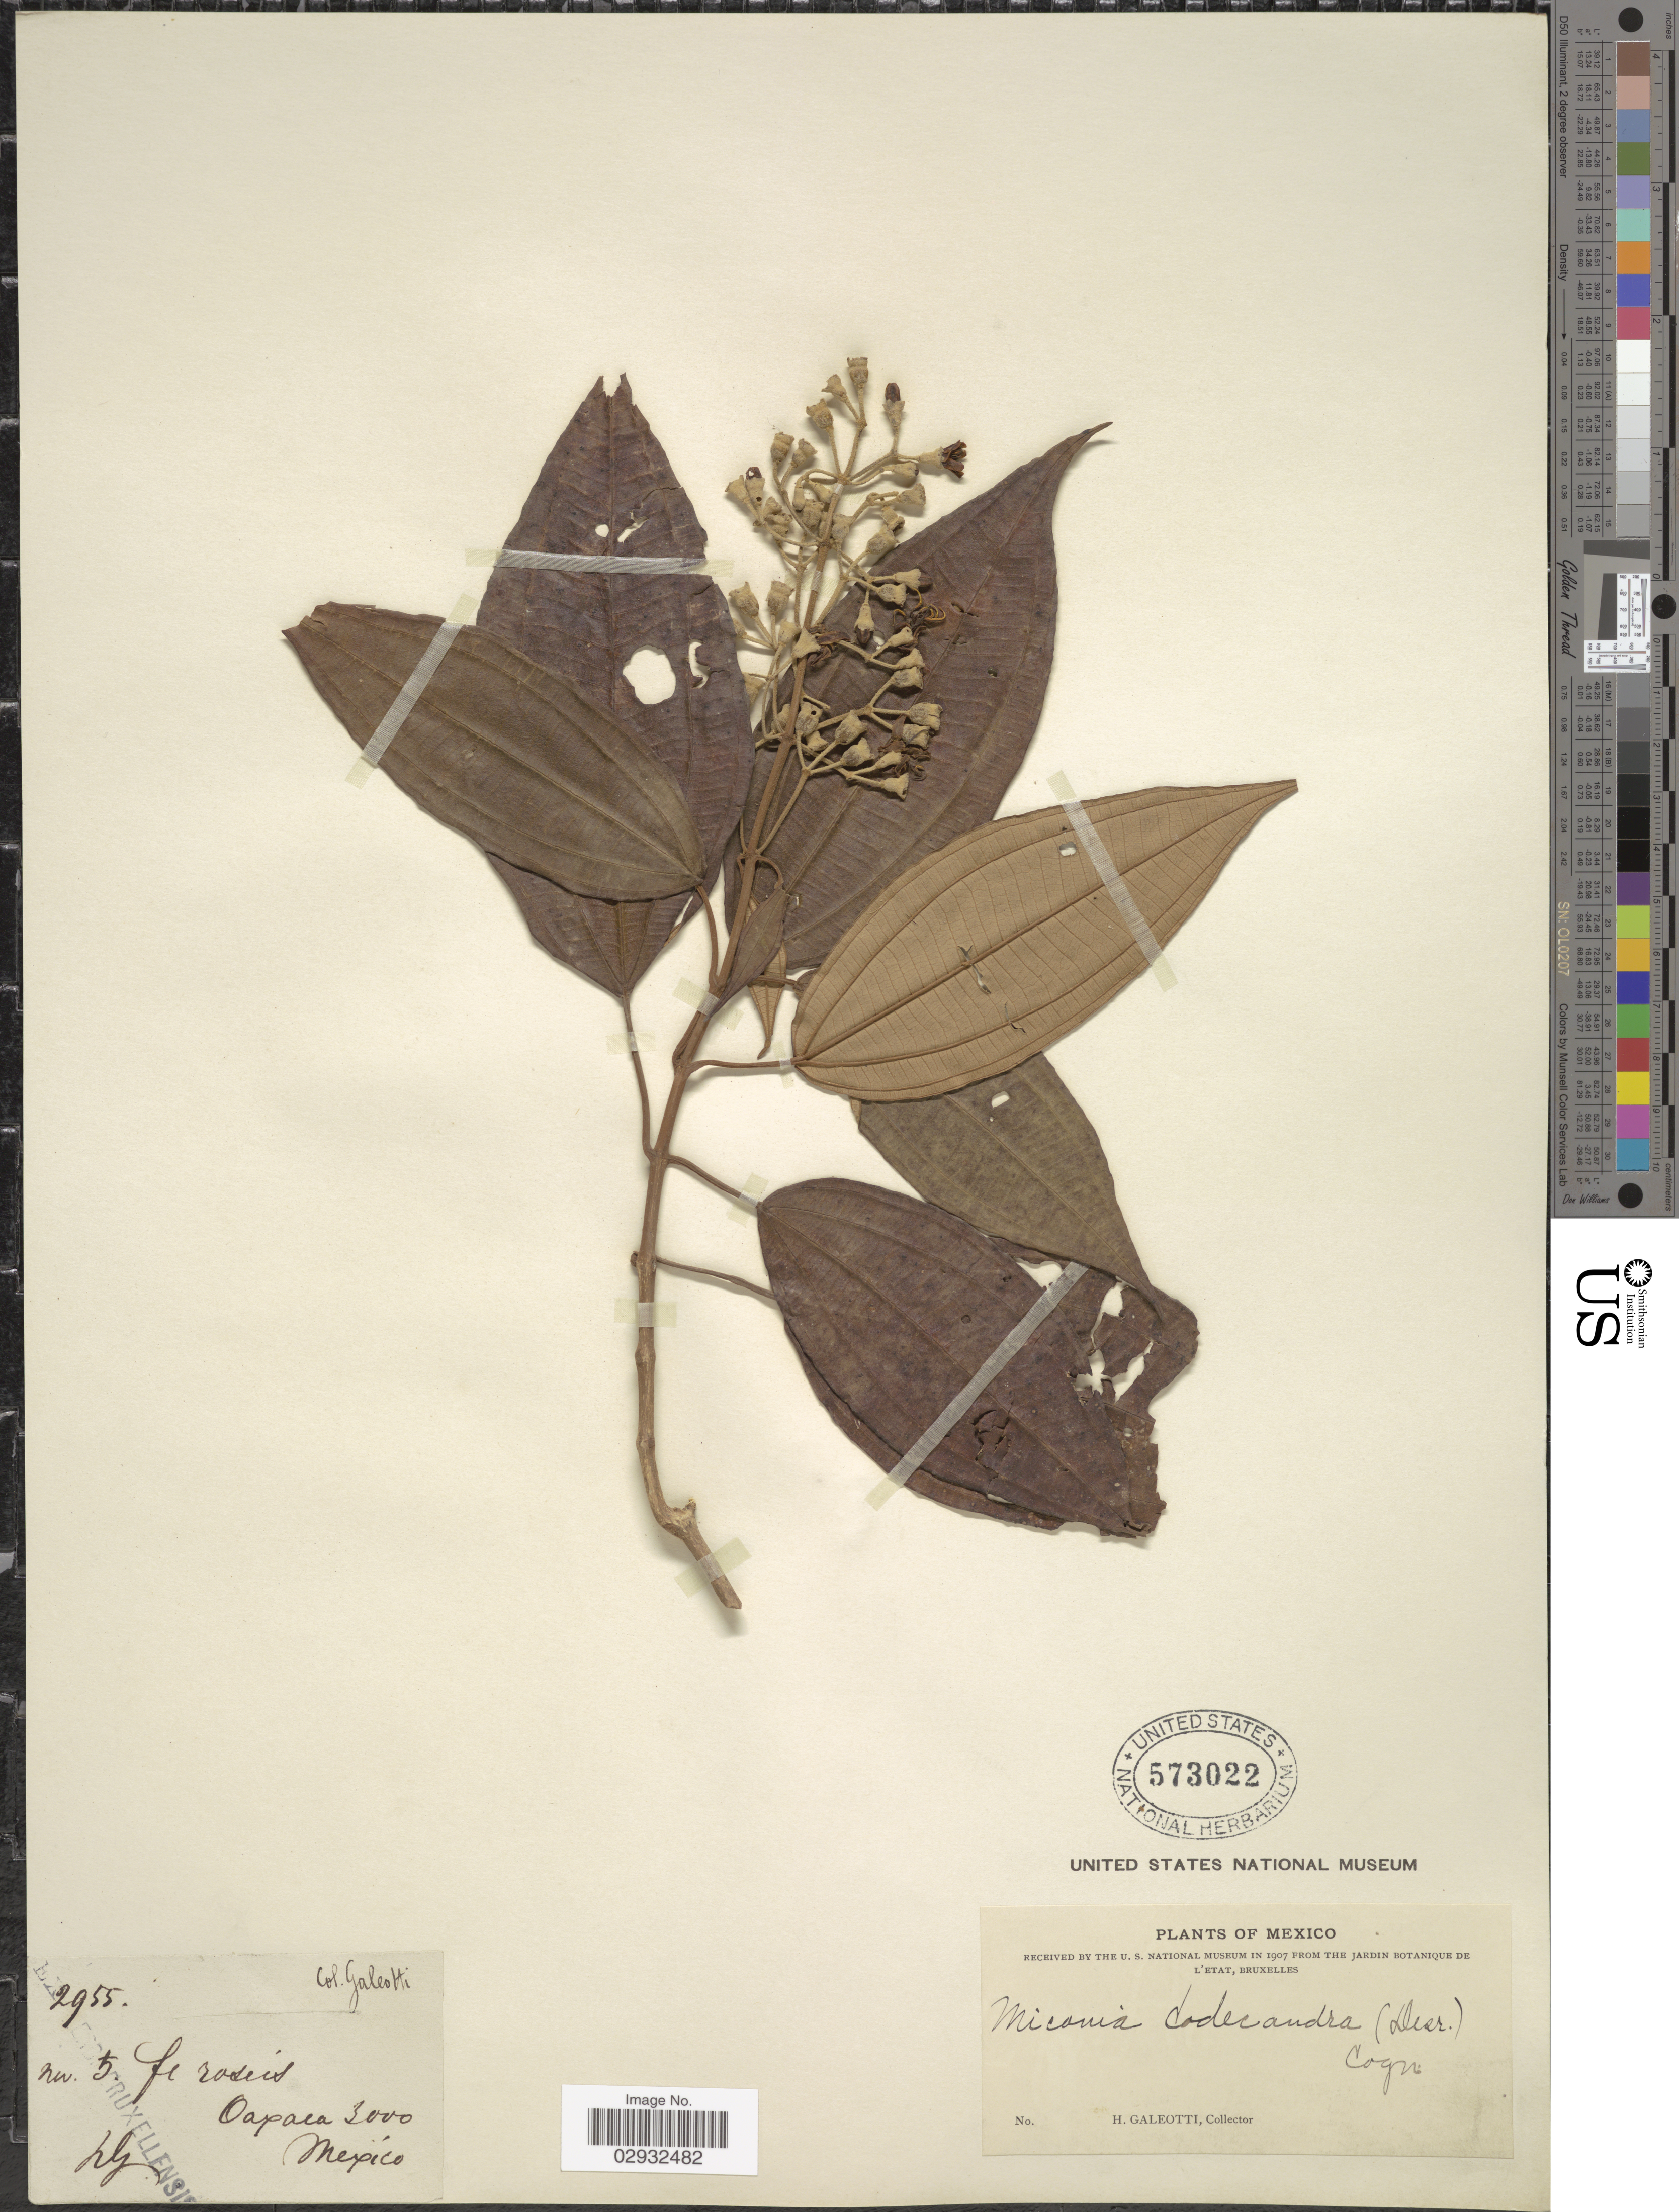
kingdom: Plantae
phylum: Tracheophyta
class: Magnoliopsida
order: Myrtales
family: Melastomataceae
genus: Miconia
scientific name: Miconia dodecandra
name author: Cogn.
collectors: H. G. Galeotti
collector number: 2955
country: Mexico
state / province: Oaxaca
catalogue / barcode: US 573022